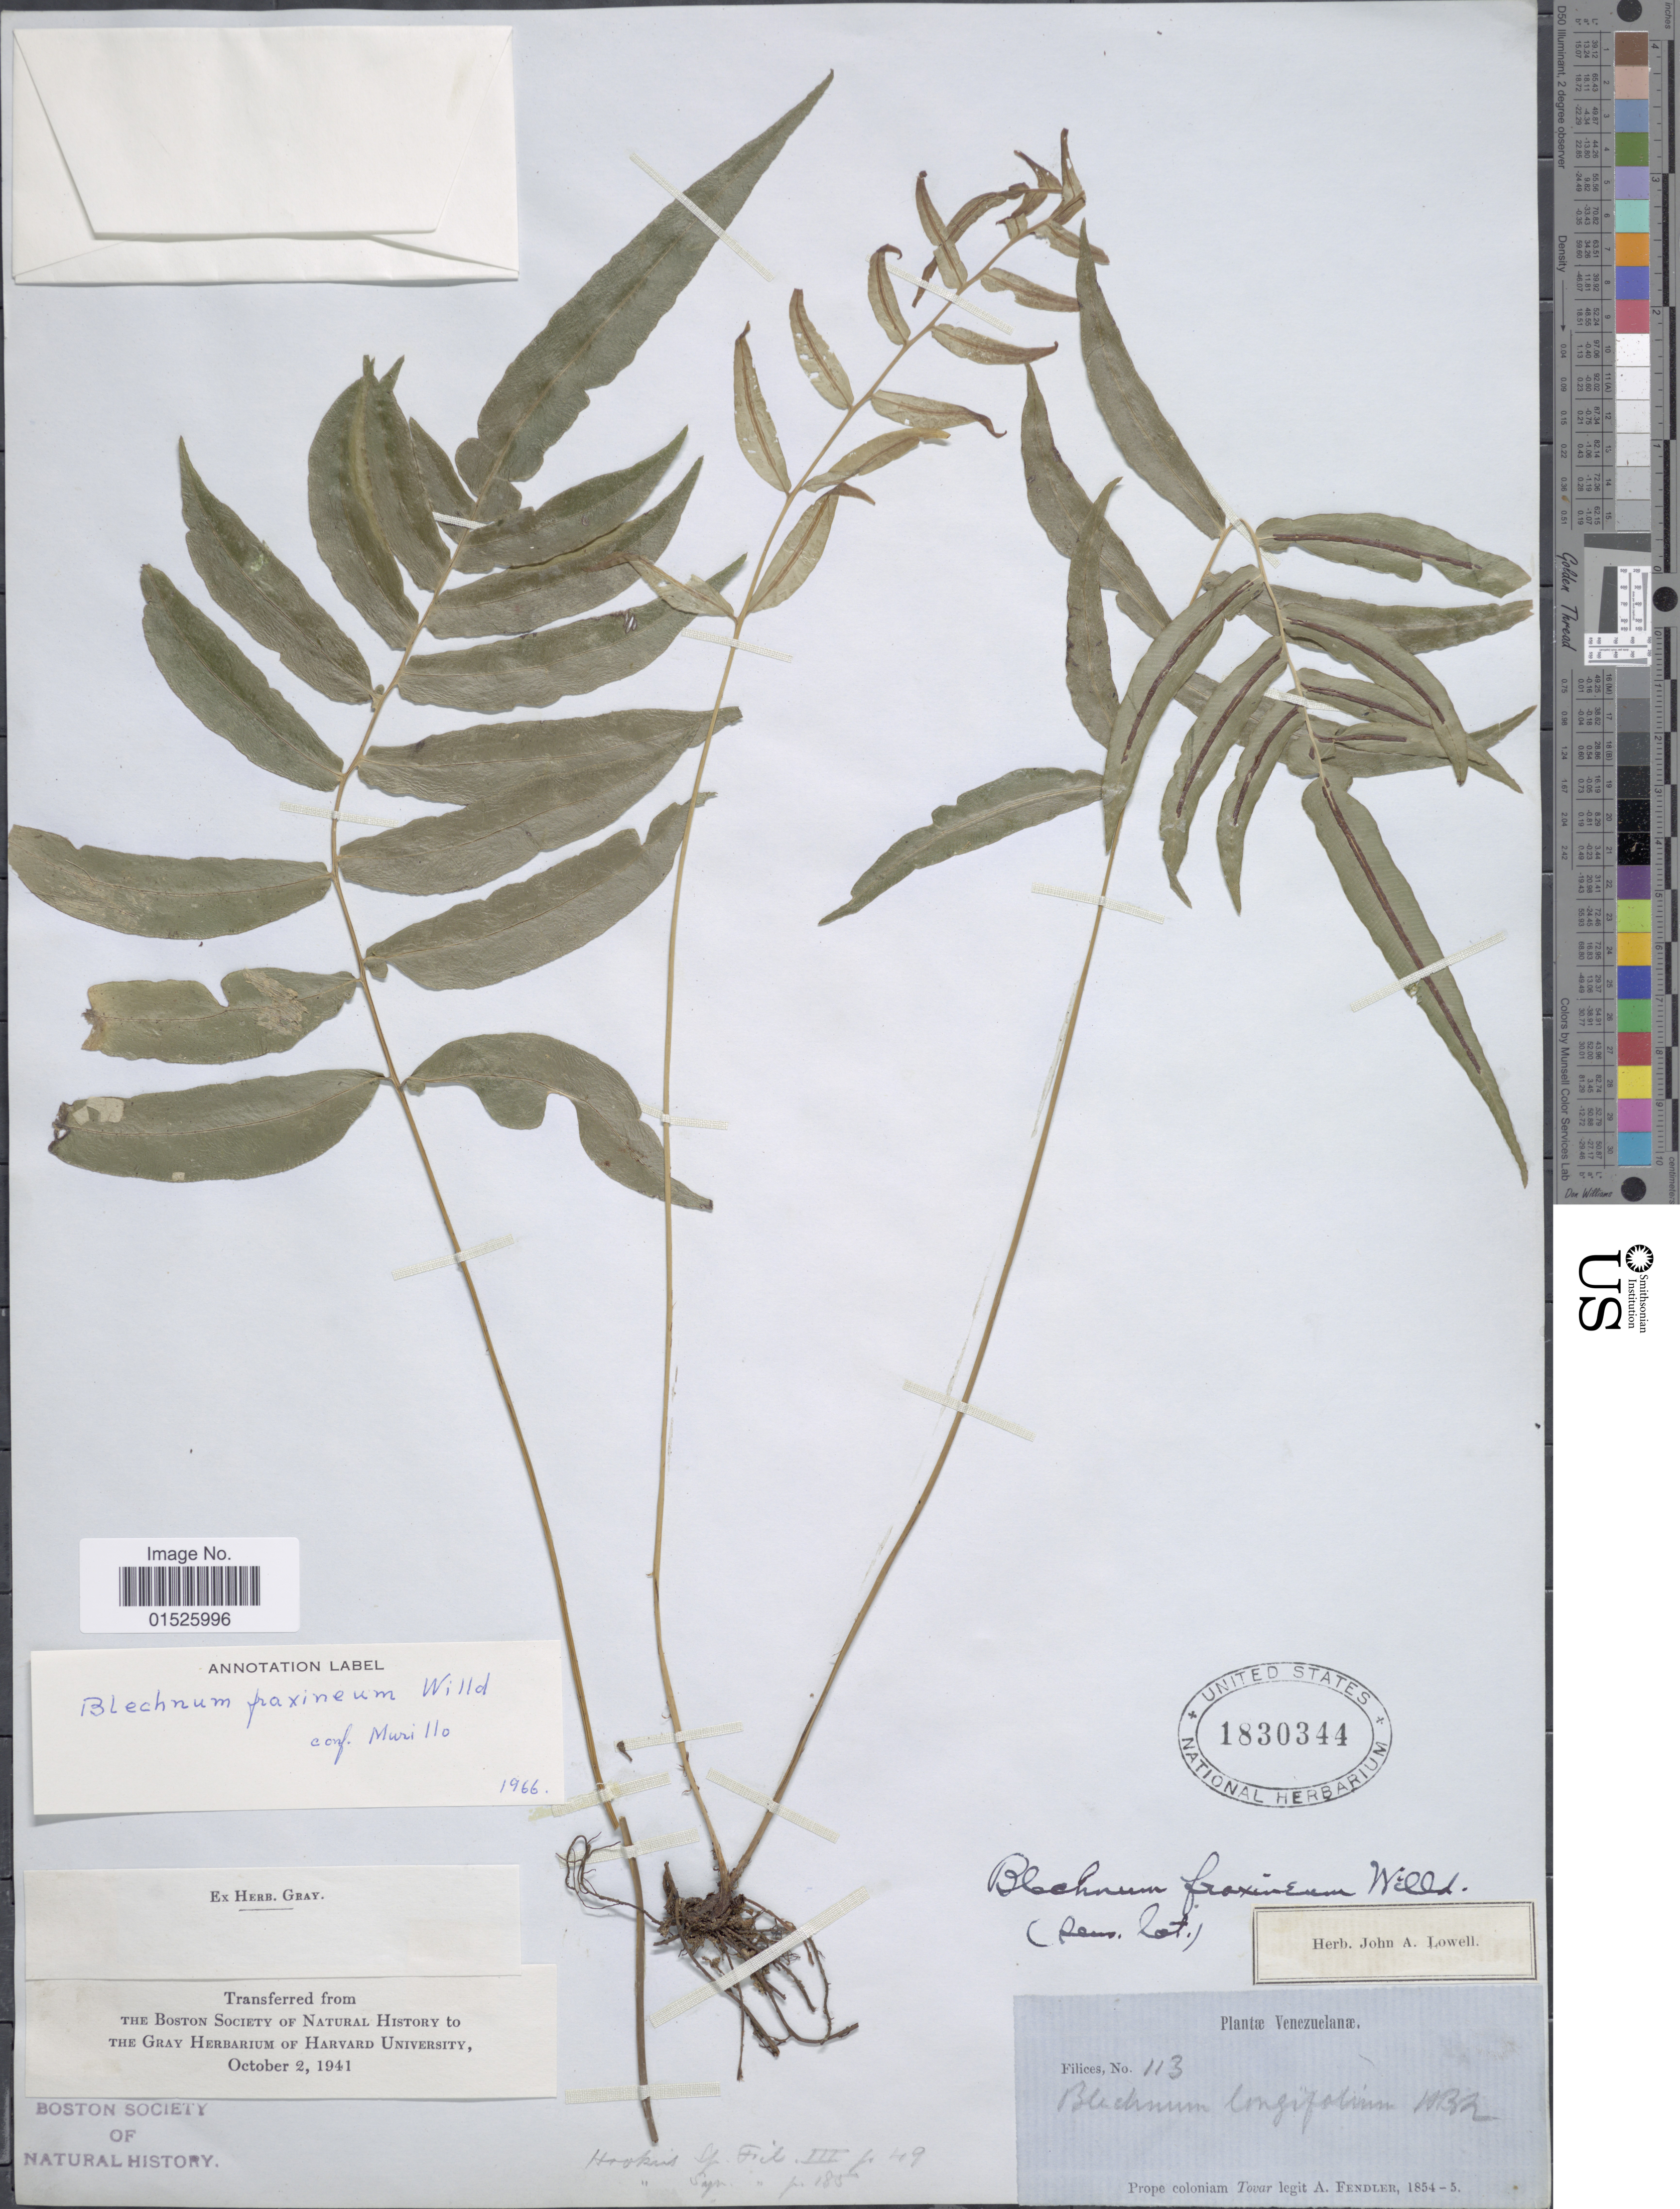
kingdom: Plantae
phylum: Tracheophyta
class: Polypodiopsida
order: Polypodiales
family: Blechnaceae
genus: Blechnum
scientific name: Blechnum x fraxineum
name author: Willd.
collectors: A. Fendler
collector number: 113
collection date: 1854/1855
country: Venezuela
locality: Venezuelanae, Prope coloniam Tovar.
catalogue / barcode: US 1830344